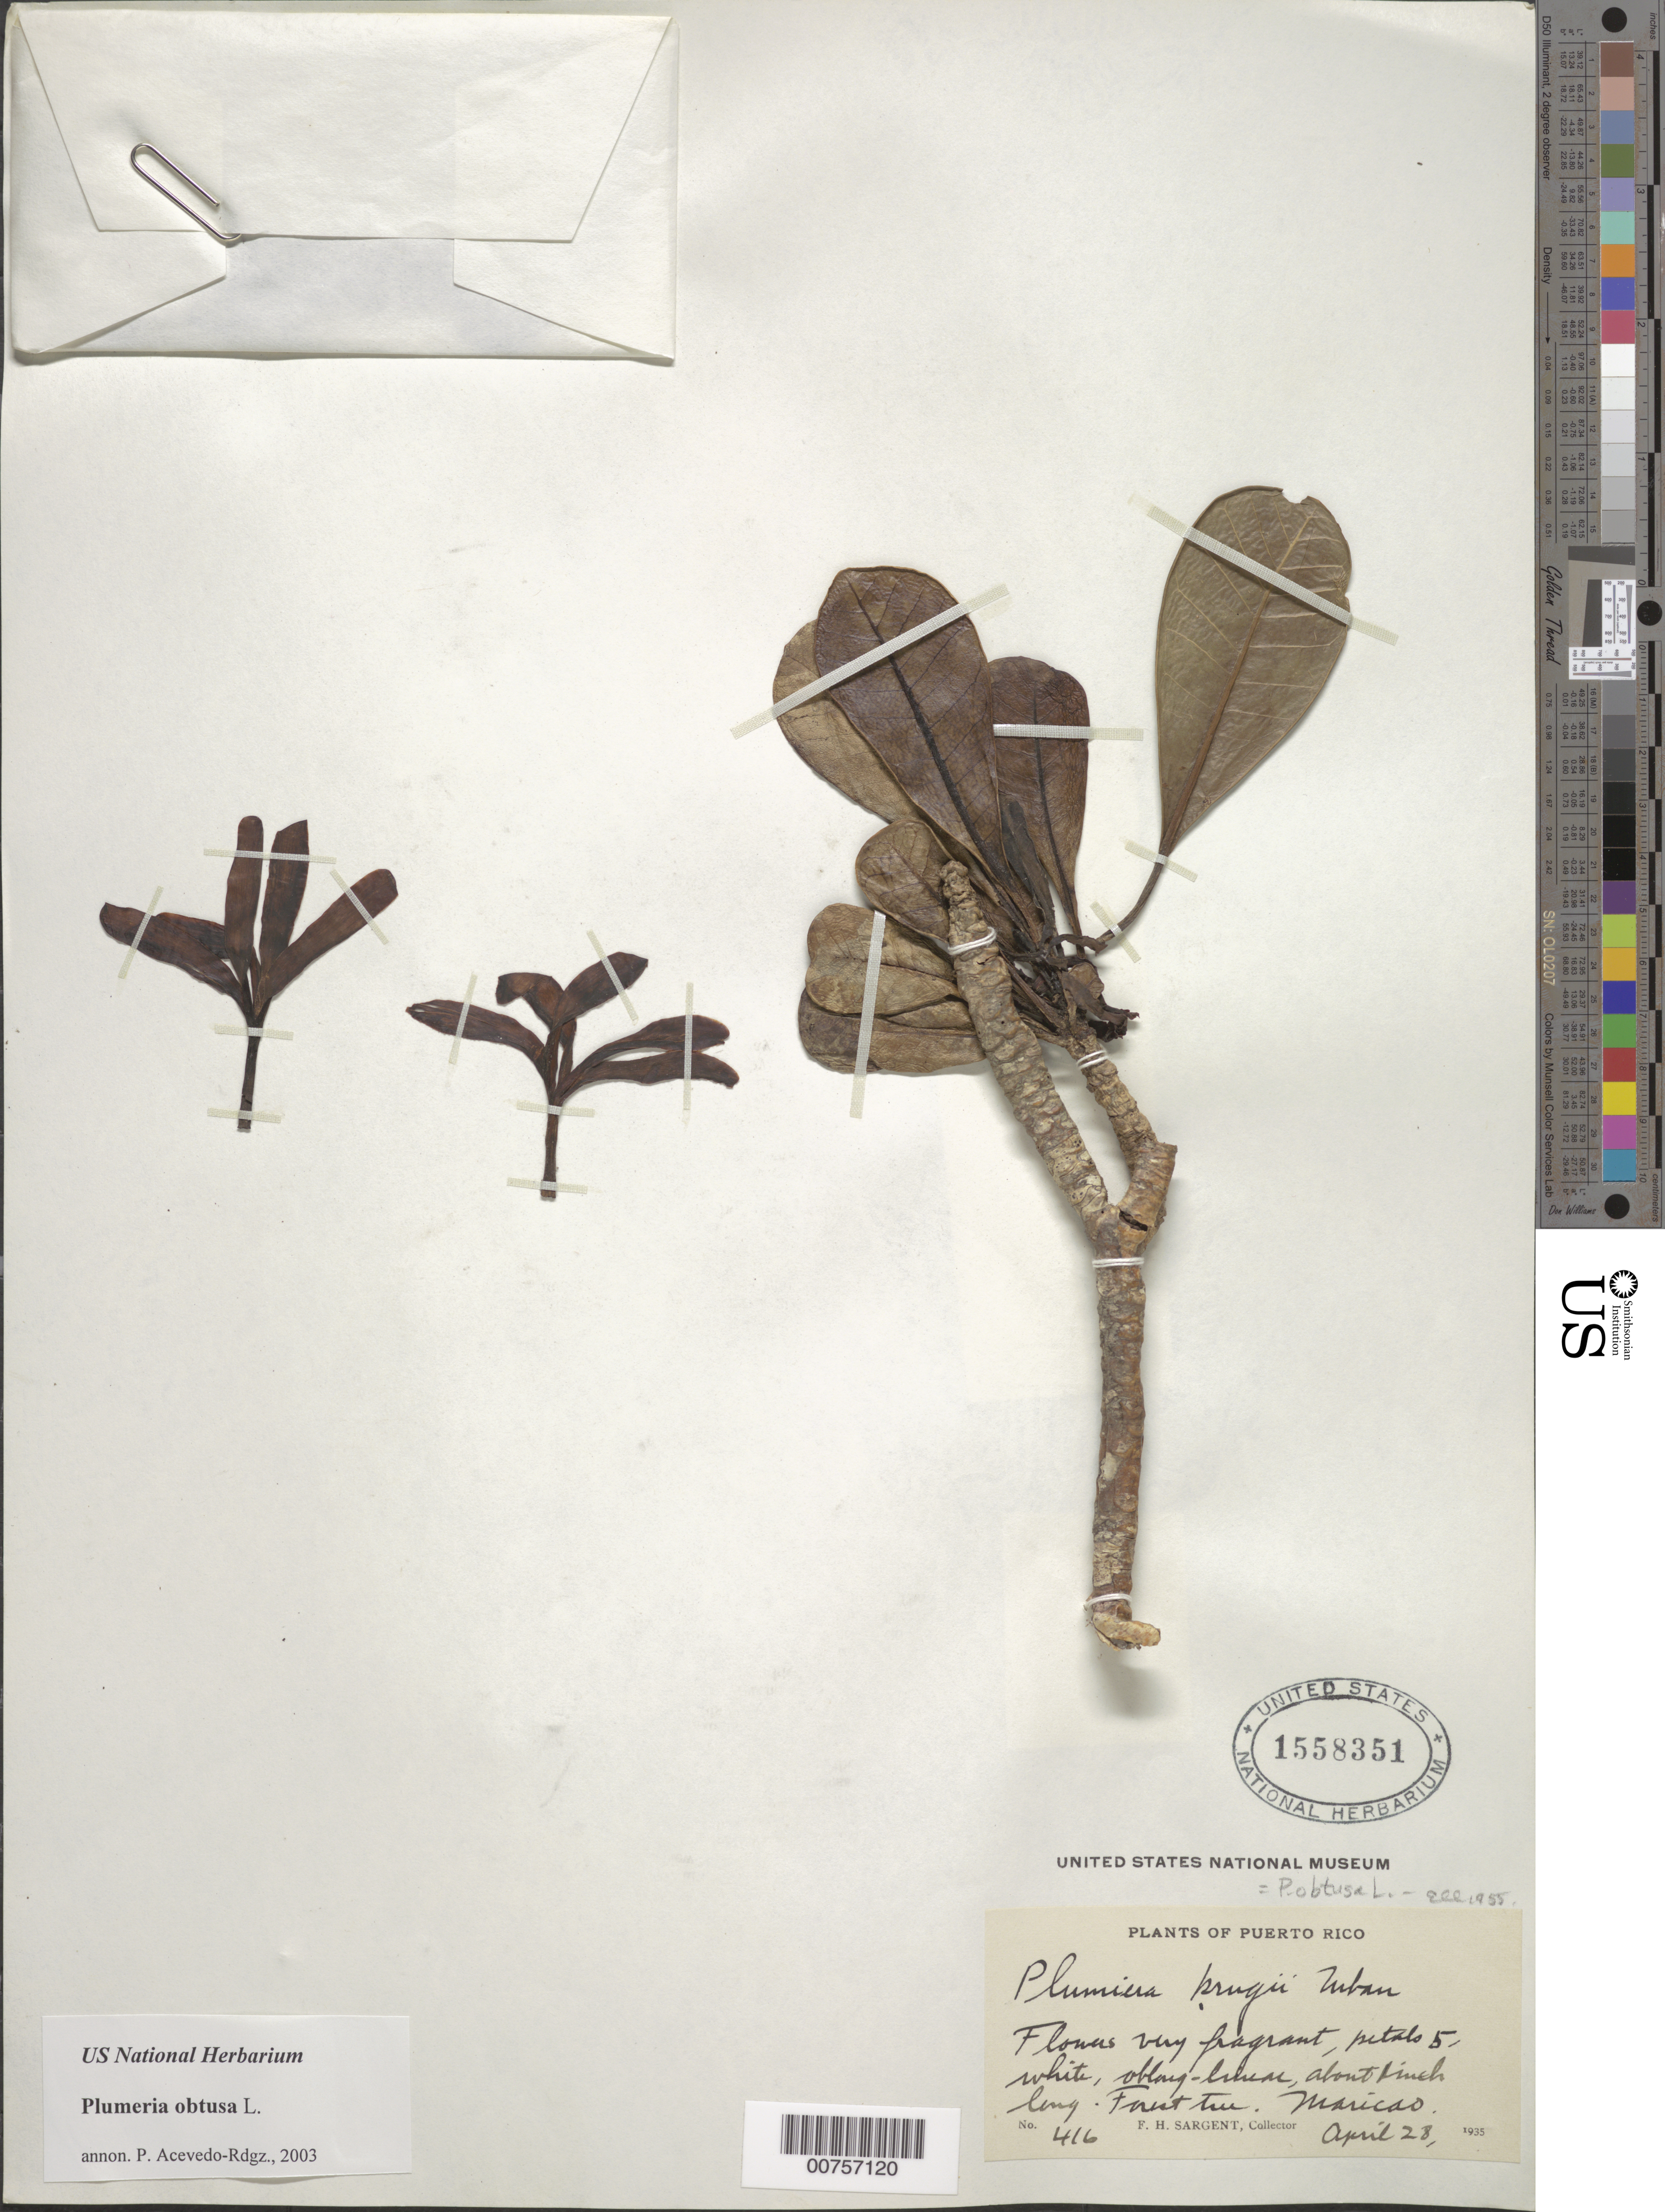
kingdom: Plantae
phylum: Tracheophyta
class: Magnoliopsida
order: Gentianales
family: Apocynaceae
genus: Plumeria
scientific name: Plumeria obtusa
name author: L.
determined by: Boitreau, --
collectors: F. H. Sargent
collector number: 416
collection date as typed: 28 Apr 1935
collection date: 1935-04-28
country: Puerto Rico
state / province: Maricao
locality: Maricao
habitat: Forest tree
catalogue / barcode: US 1558351